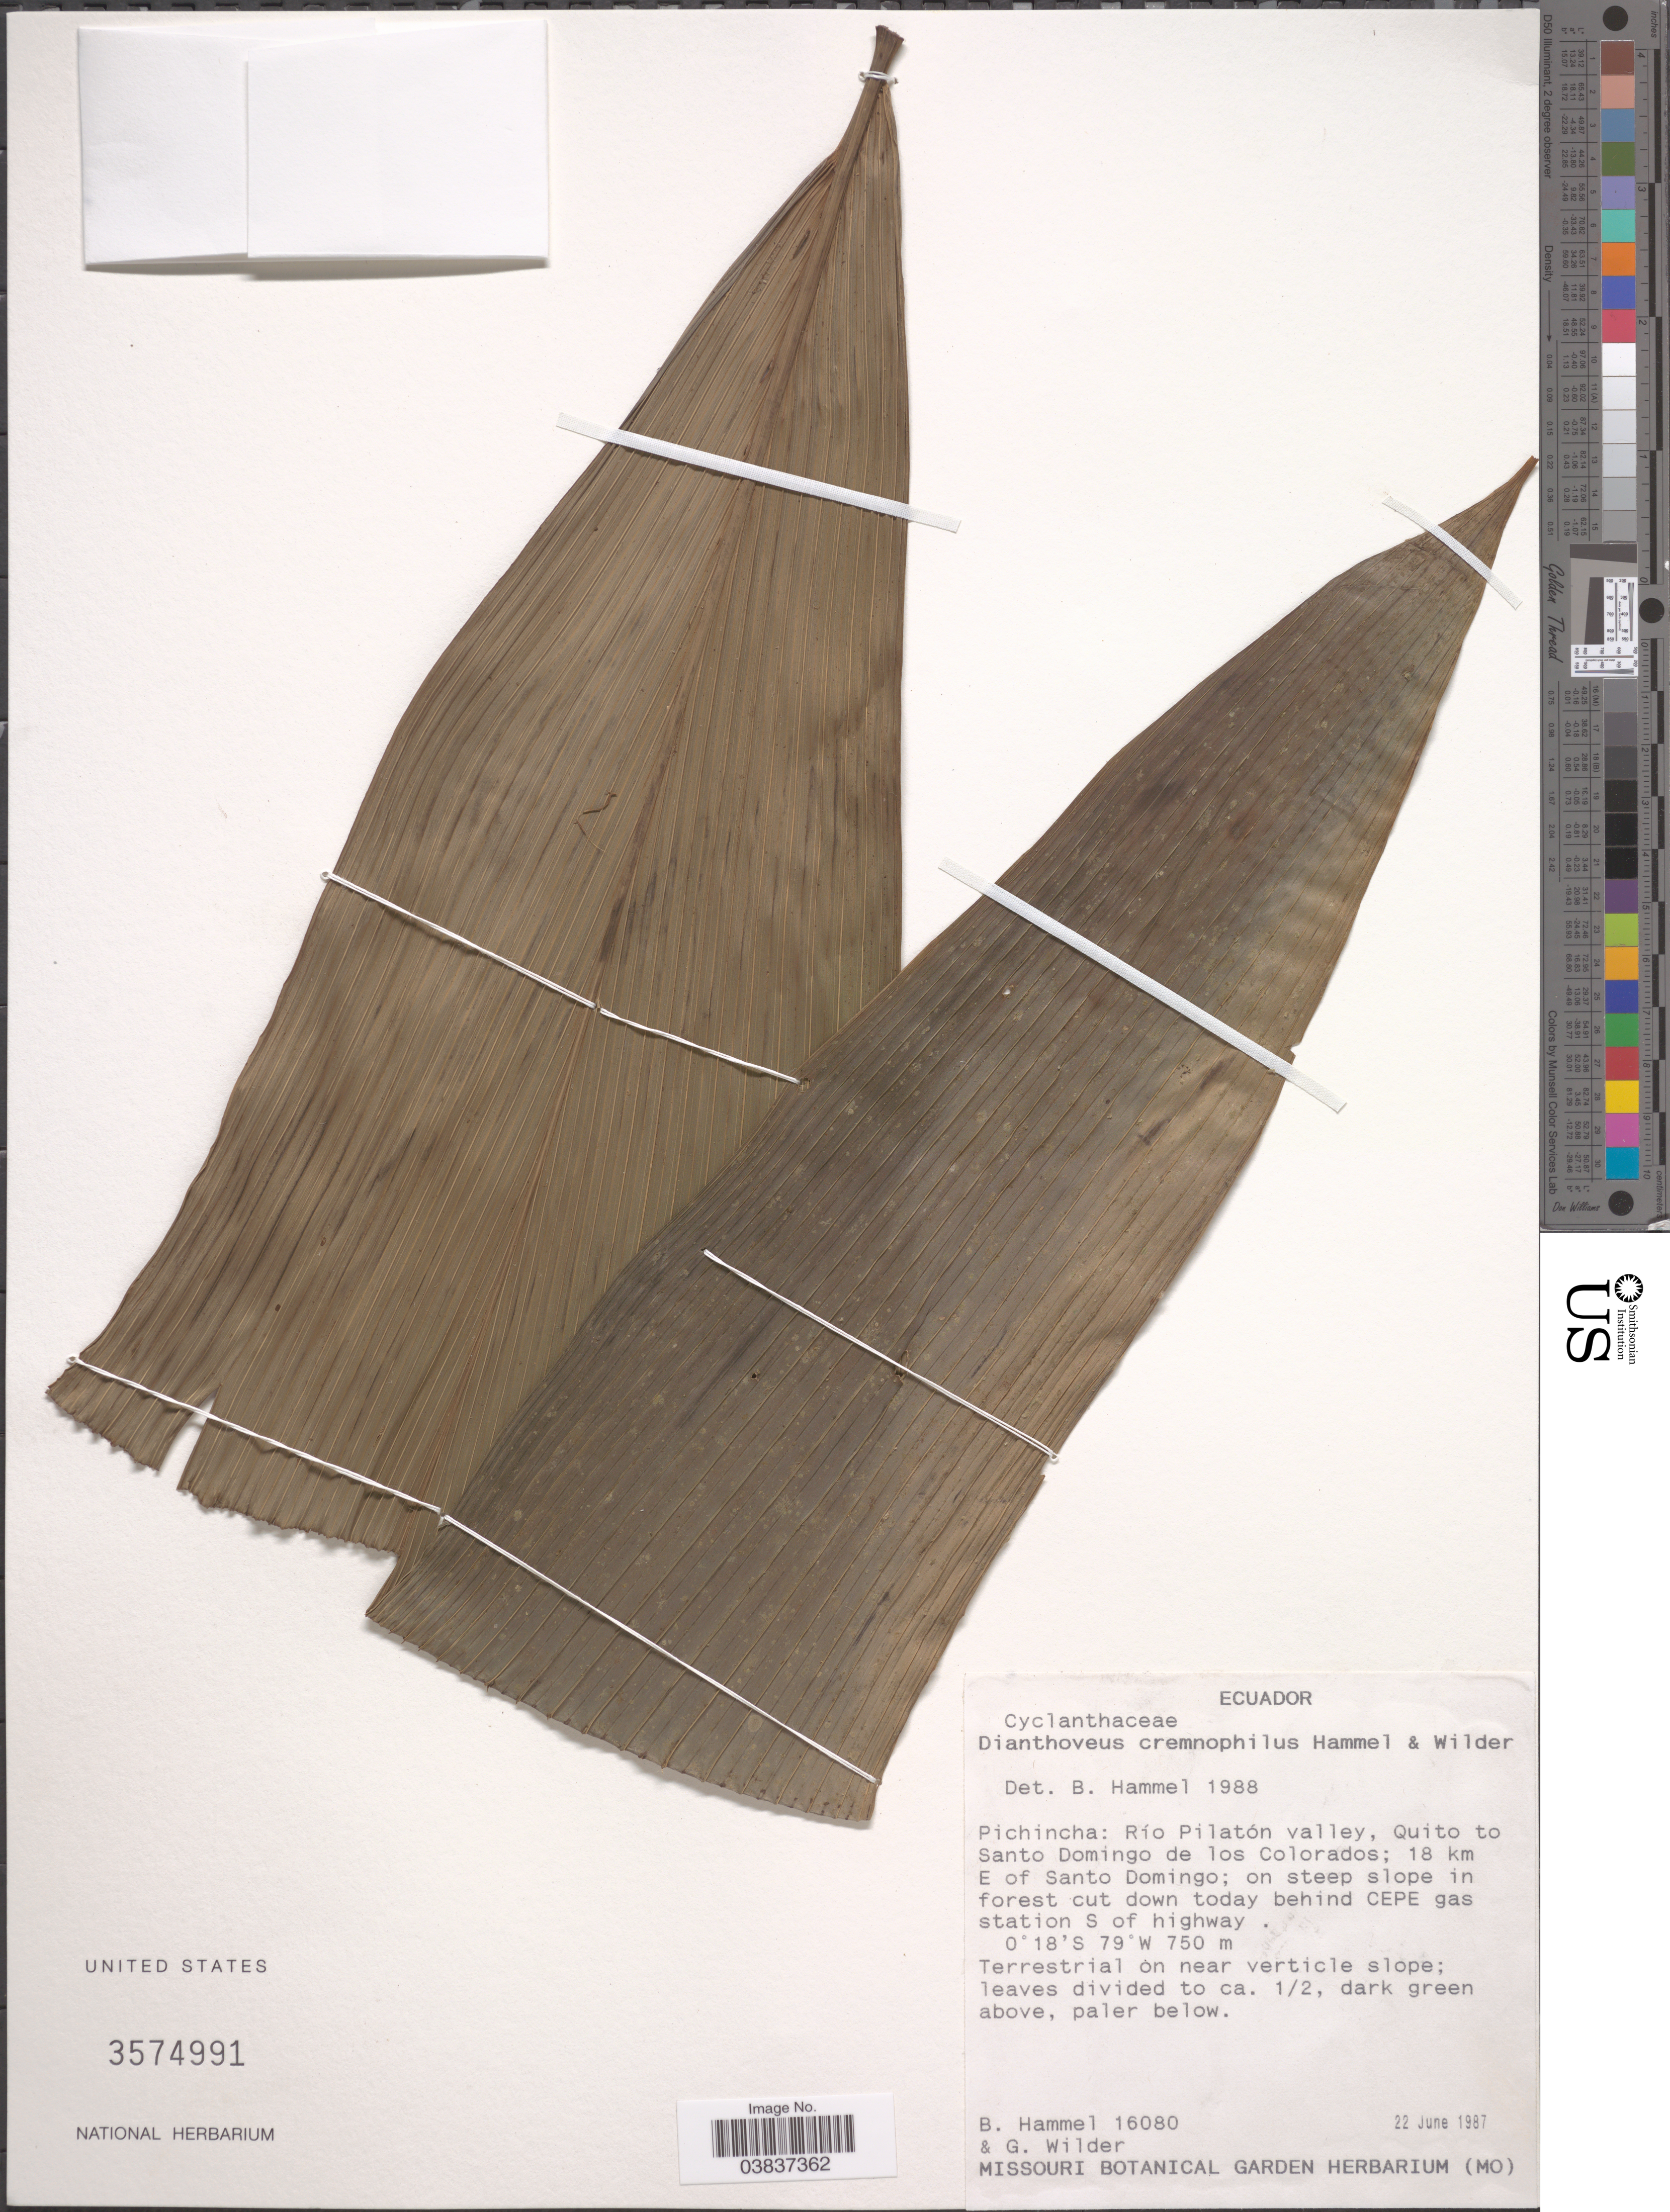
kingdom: Plantae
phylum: Tracheophyta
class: Liliopsida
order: Pandanales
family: Cyclanthaceae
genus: Dianthoveus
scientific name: Dianthoveus cremnophilus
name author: Hammel & Wilder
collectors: B. Hammel & G. Wilder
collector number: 16080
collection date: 1987-06-22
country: Ecuador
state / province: Pichincha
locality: Río Pilatón valley, Quito to Santo Domingo de los Colorados; 18 km E of Santo Domingo; on steep slope in forest cut down today behind CEPE gas station S of highway. On near vertical slope.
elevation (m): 750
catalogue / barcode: US 3574991